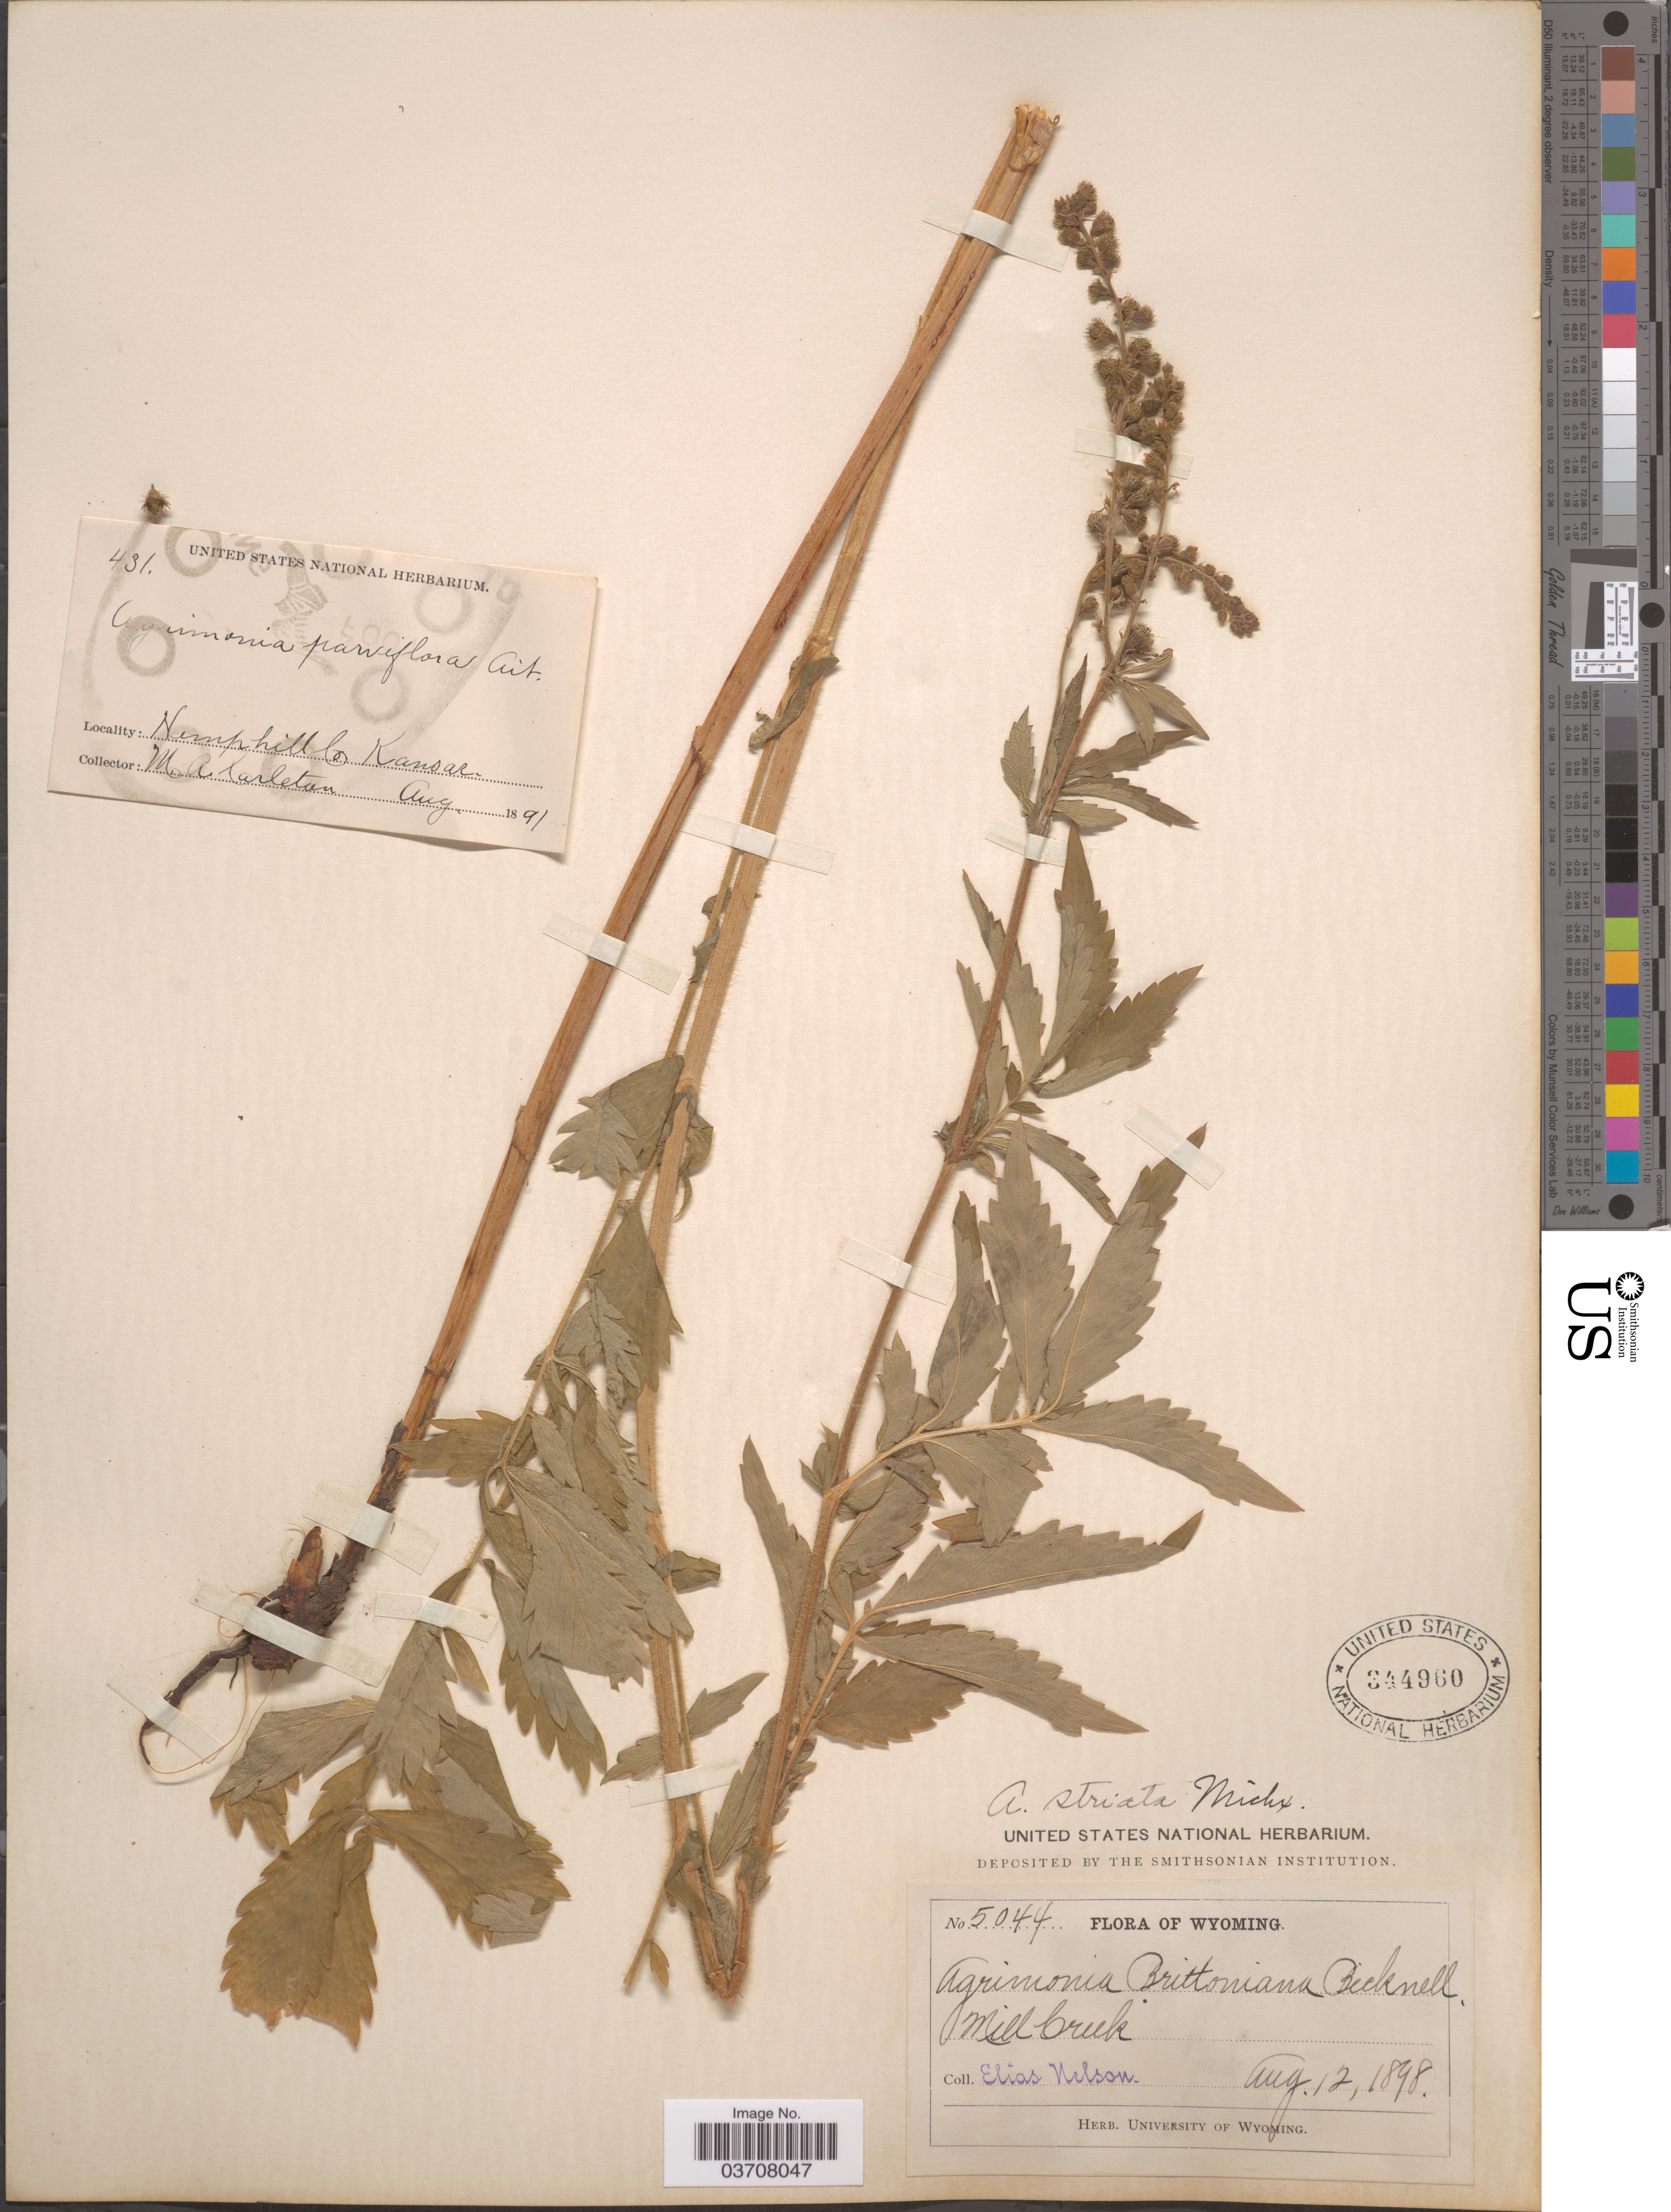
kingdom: Plantae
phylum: Tracheophyta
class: Magnoliopsida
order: Rosales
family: Rosaceae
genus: Agrimonia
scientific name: Agrimonia striata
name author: Michx.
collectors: E. Nelson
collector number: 5044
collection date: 1898-08-12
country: United States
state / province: Wyoming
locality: Mill Creek.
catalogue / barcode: US 344960